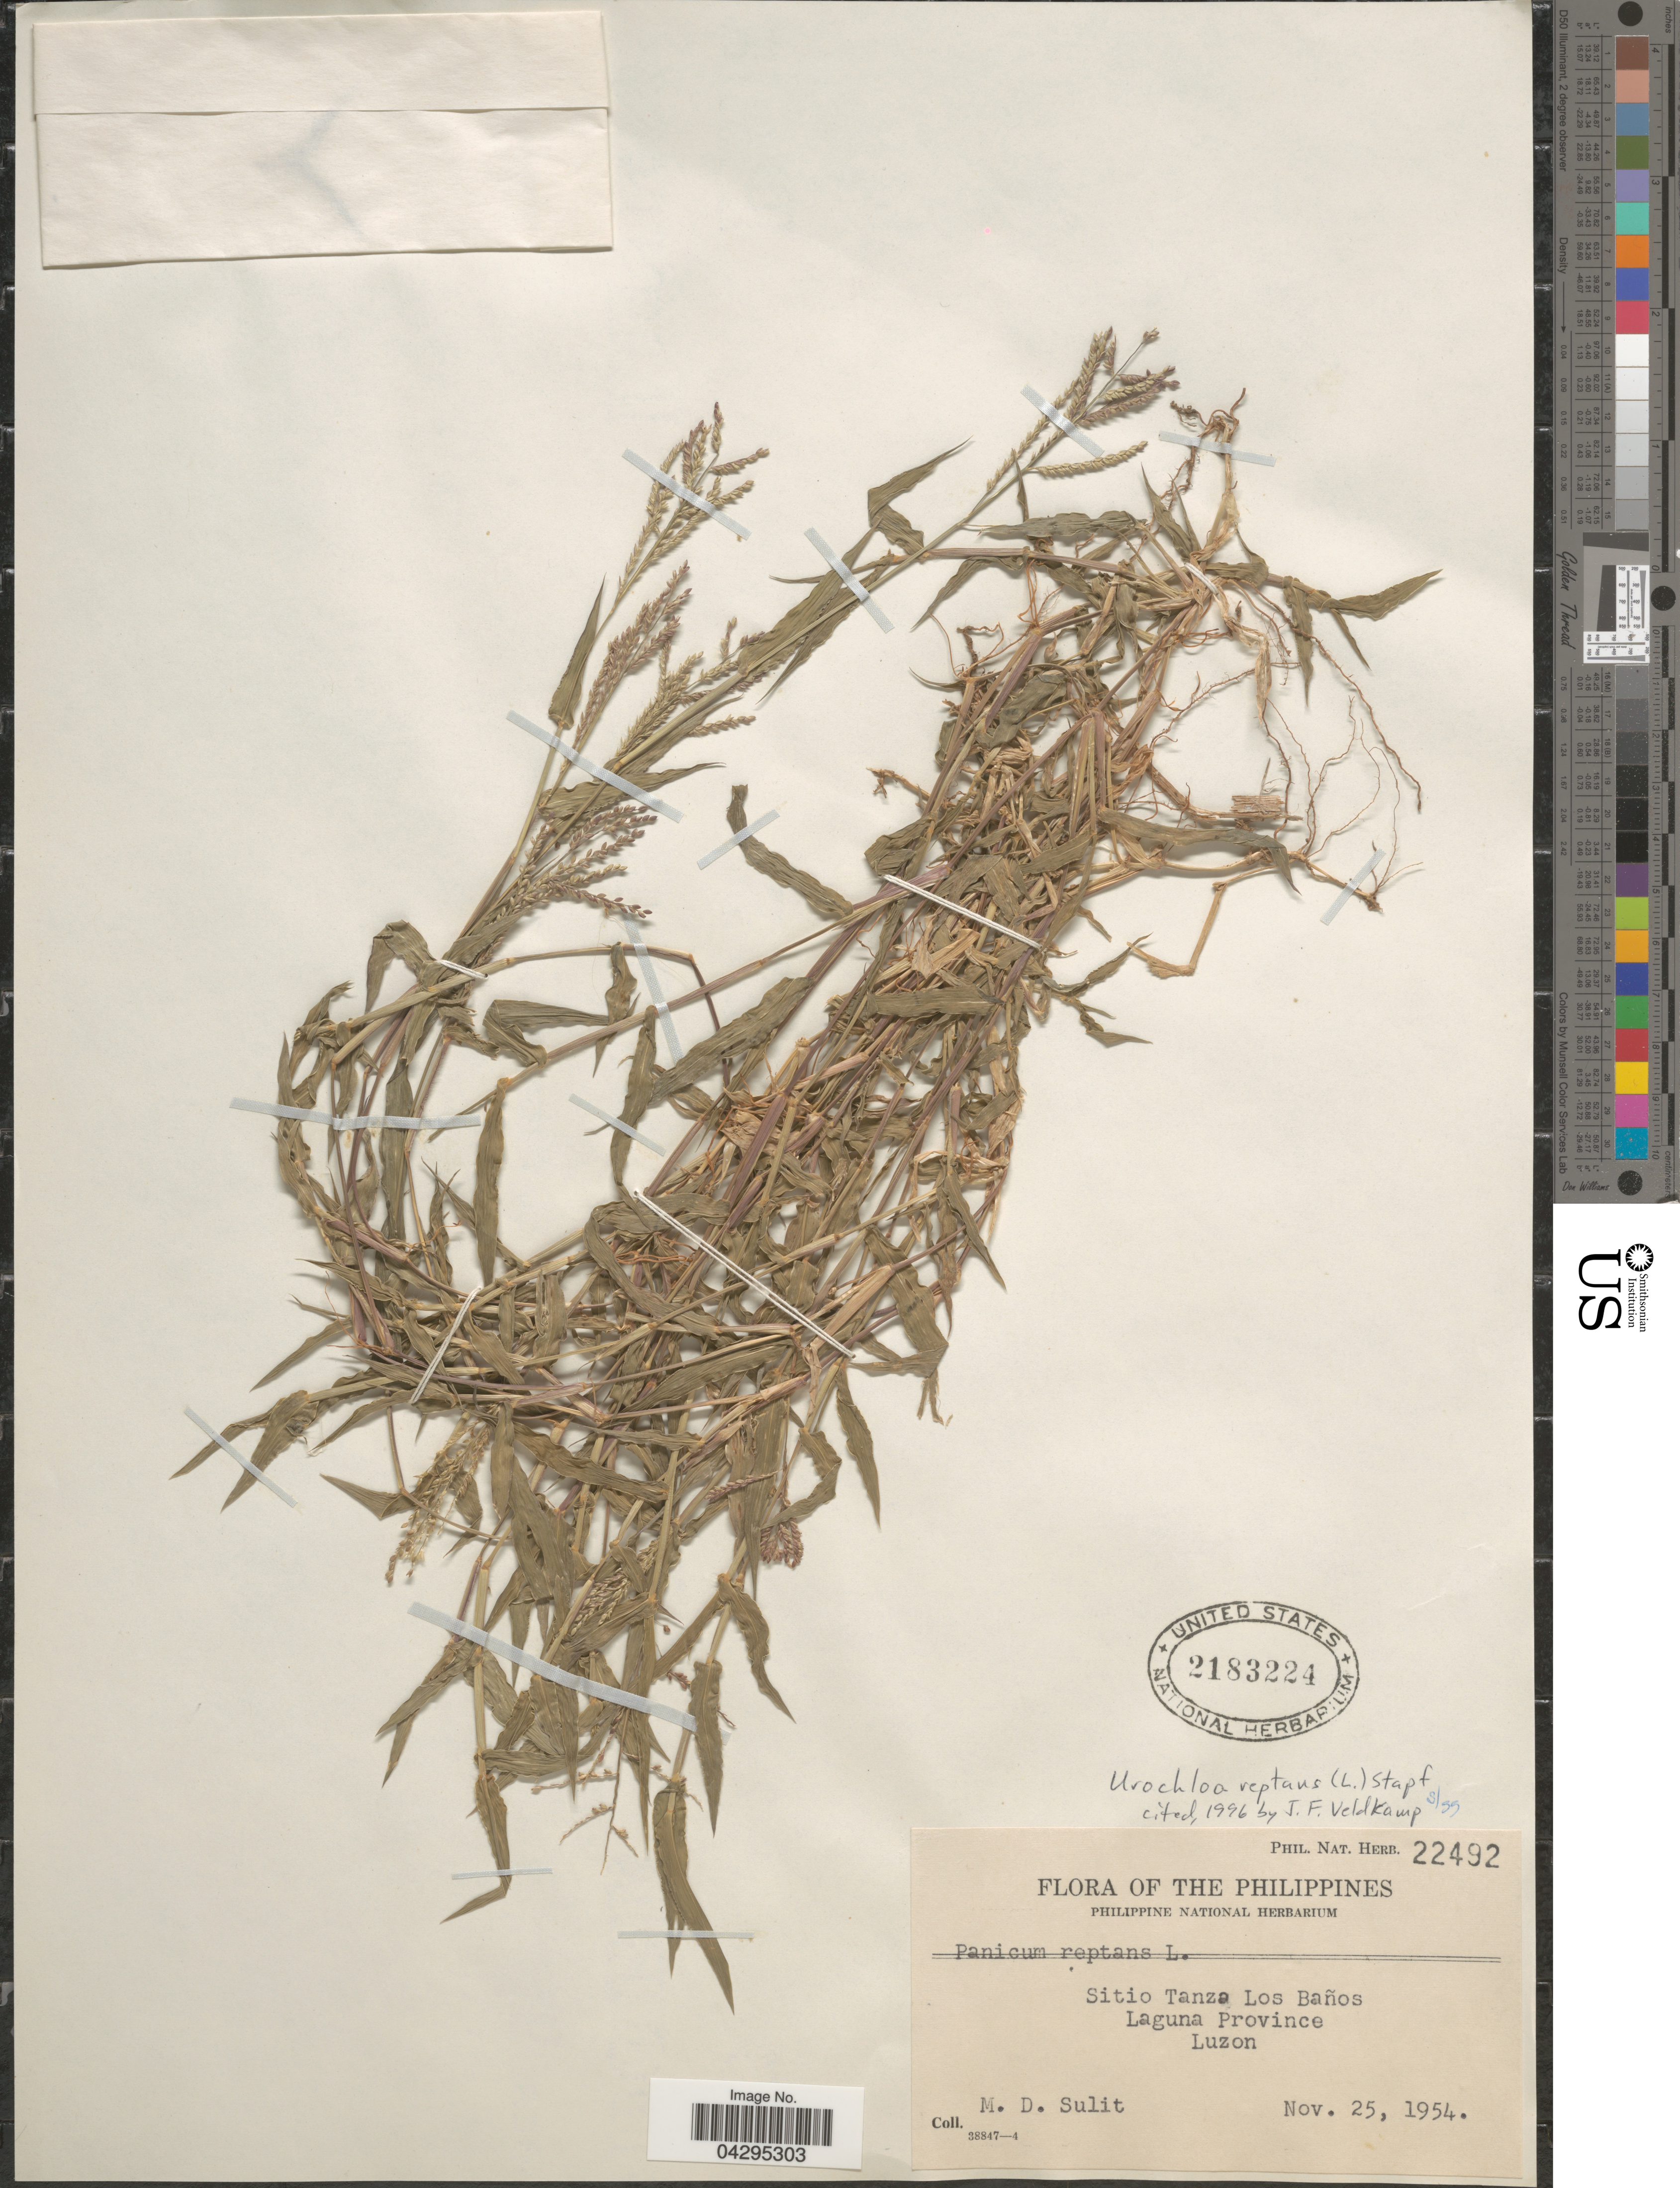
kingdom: Plantae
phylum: Tracheophyta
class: Liliopsida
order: Poales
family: Poaceae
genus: Urochloa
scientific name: Urochloa reptans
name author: (L.) Stapf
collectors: M. Sulit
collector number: Phil. Nat. Herb. 22492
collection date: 1954-11-25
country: Philippines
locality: Sitio Tanza Los Baños. Laguna Province. Luzon.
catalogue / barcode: US 2183224